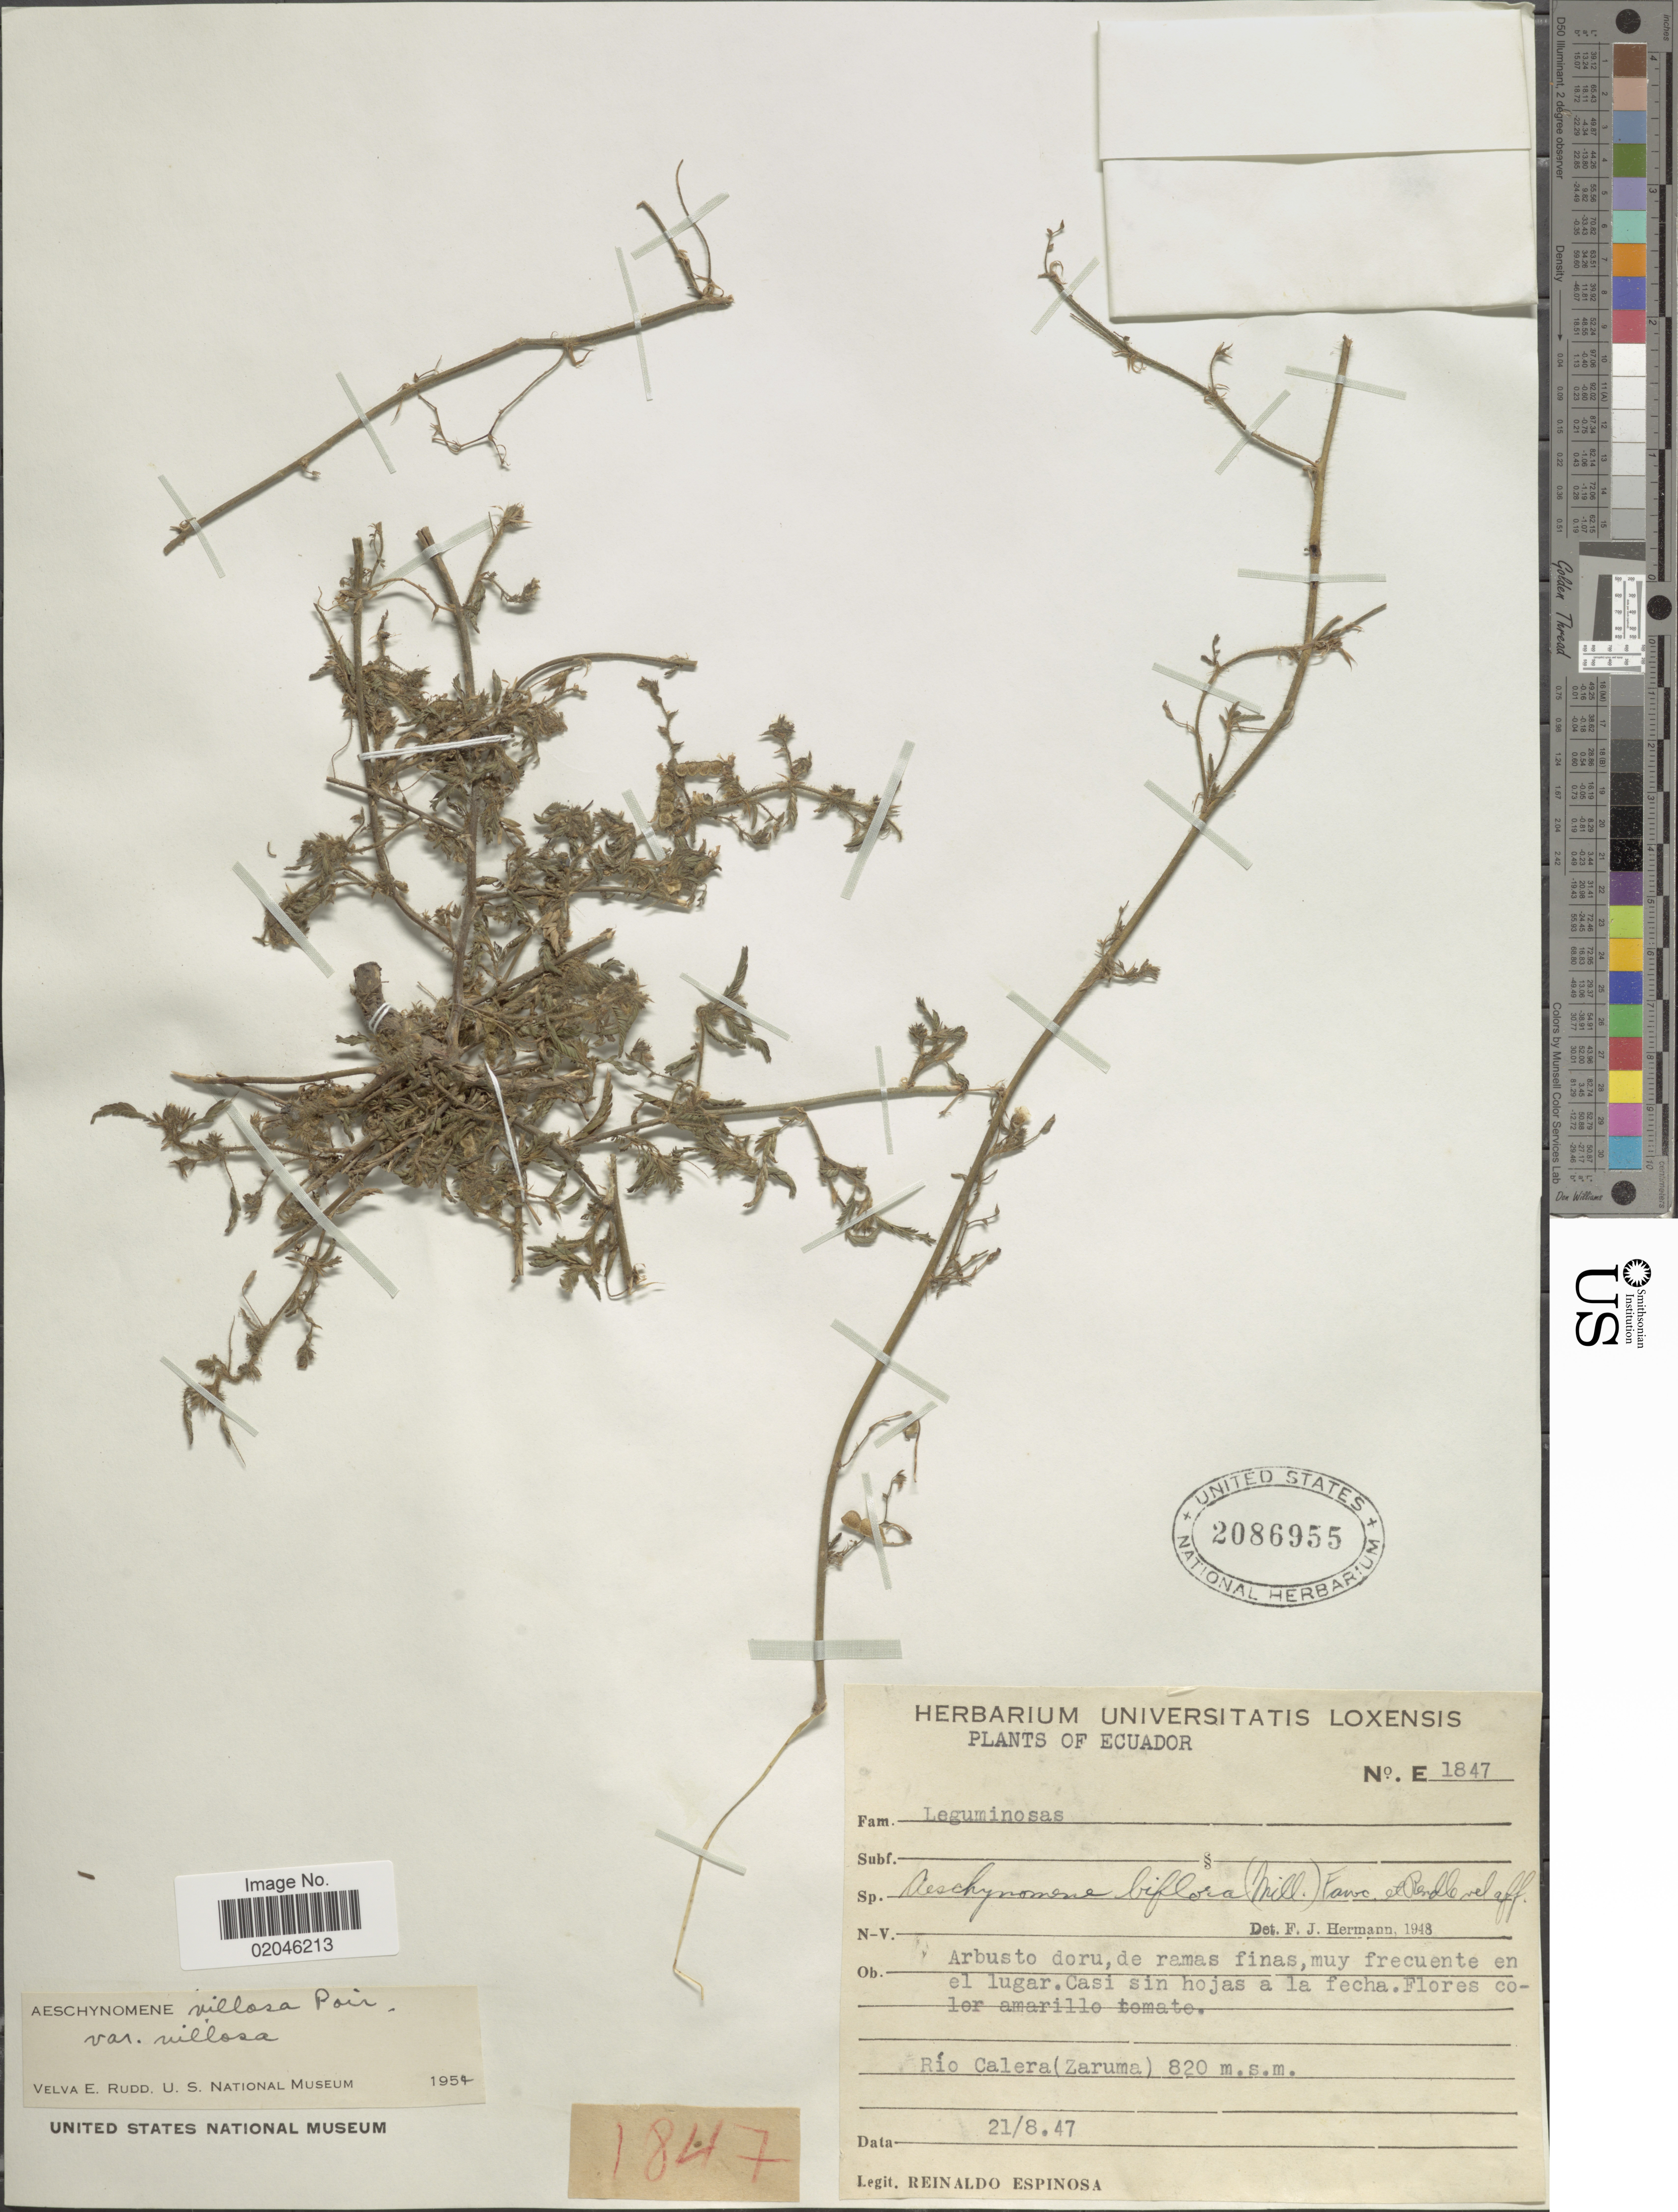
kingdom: Plantae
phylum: Tracheophyta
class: Magnoliopsida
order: Fabales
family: Fabaceae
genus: Aeschynomene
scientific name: Aeschynomene villosa var. villosa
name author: Poir.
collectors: R. Espinosa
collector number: E1847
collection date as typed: Transcribed d/m/y: 21/8/47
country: Ecuador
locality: Muy frecuente en el lugar, Casi sin hojas a la fecha, Rio Calera (Zaruma).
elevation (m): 820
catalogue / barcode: US 2086955